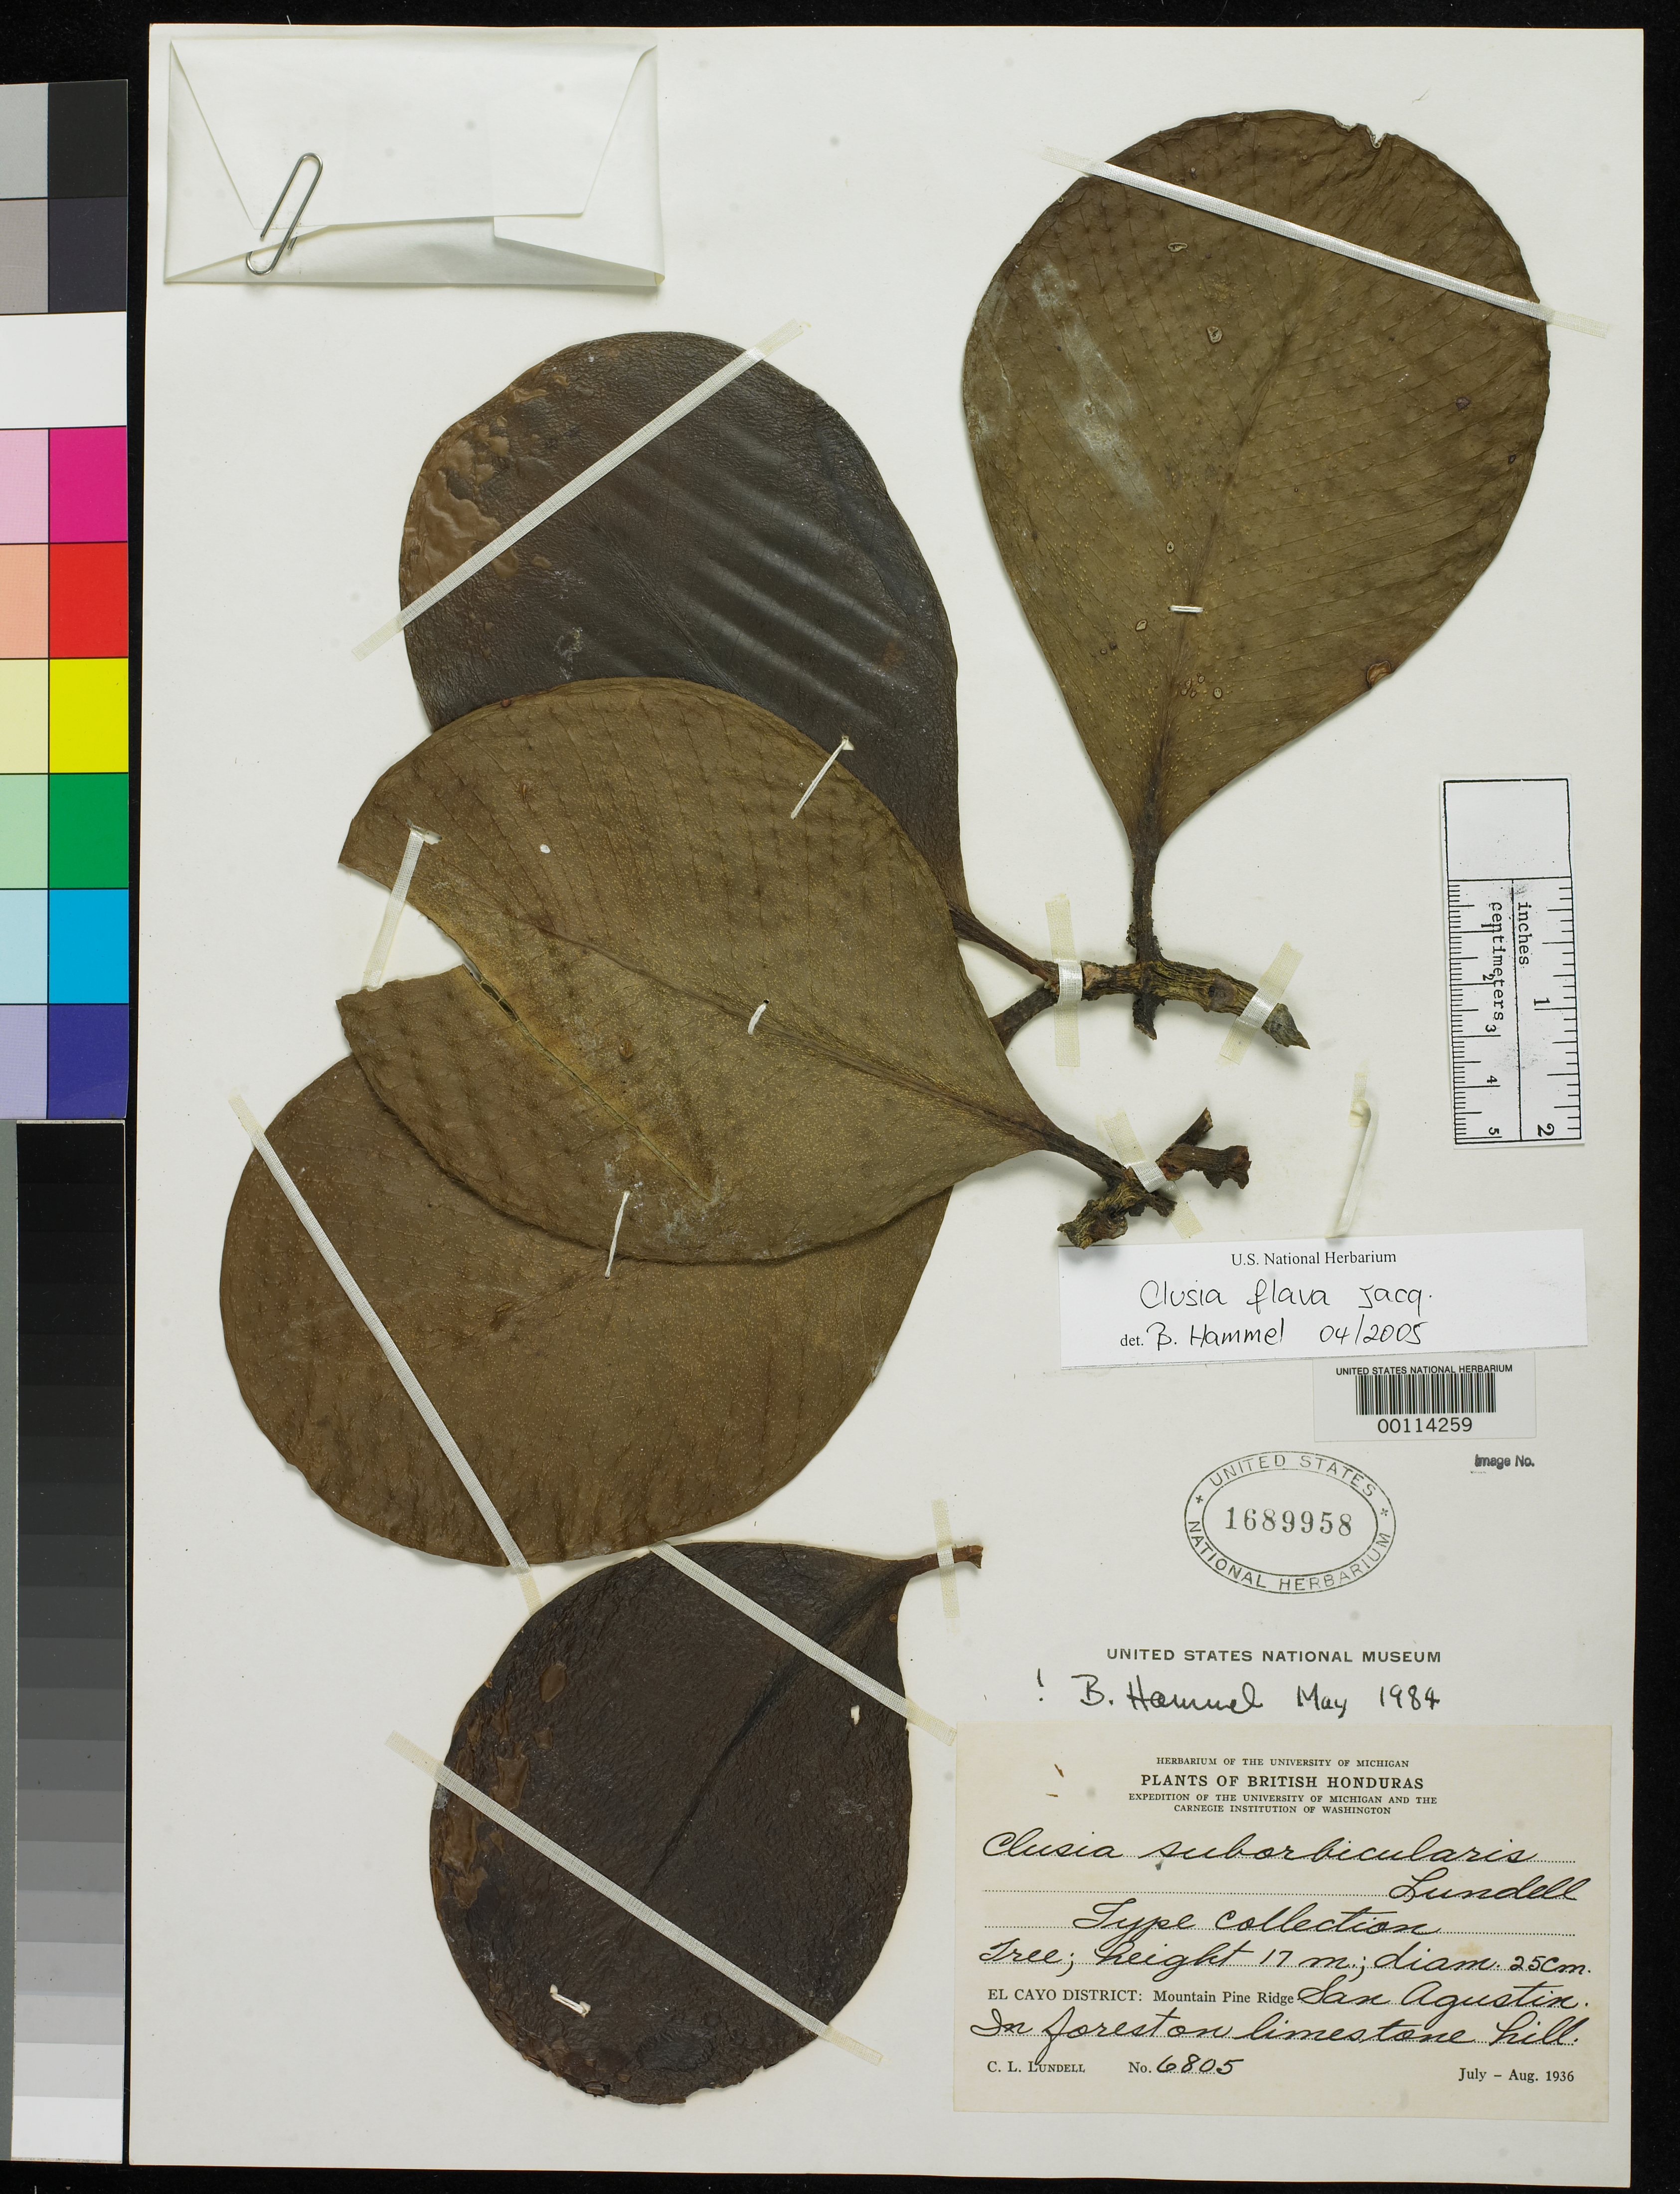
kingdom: Plantae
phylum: Tracheophyta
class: Magnoliopsida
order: Malpighiales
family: Clusiaceae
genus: Clusia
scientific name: Clusia suborbicularis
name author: Lundell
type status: Isotype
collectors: C. L. Lundell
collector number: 6805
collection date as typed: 06 Aug 1936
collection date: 1936-08-06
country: Belize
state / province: Cayo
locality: San Agustin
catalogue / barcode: US 1689958